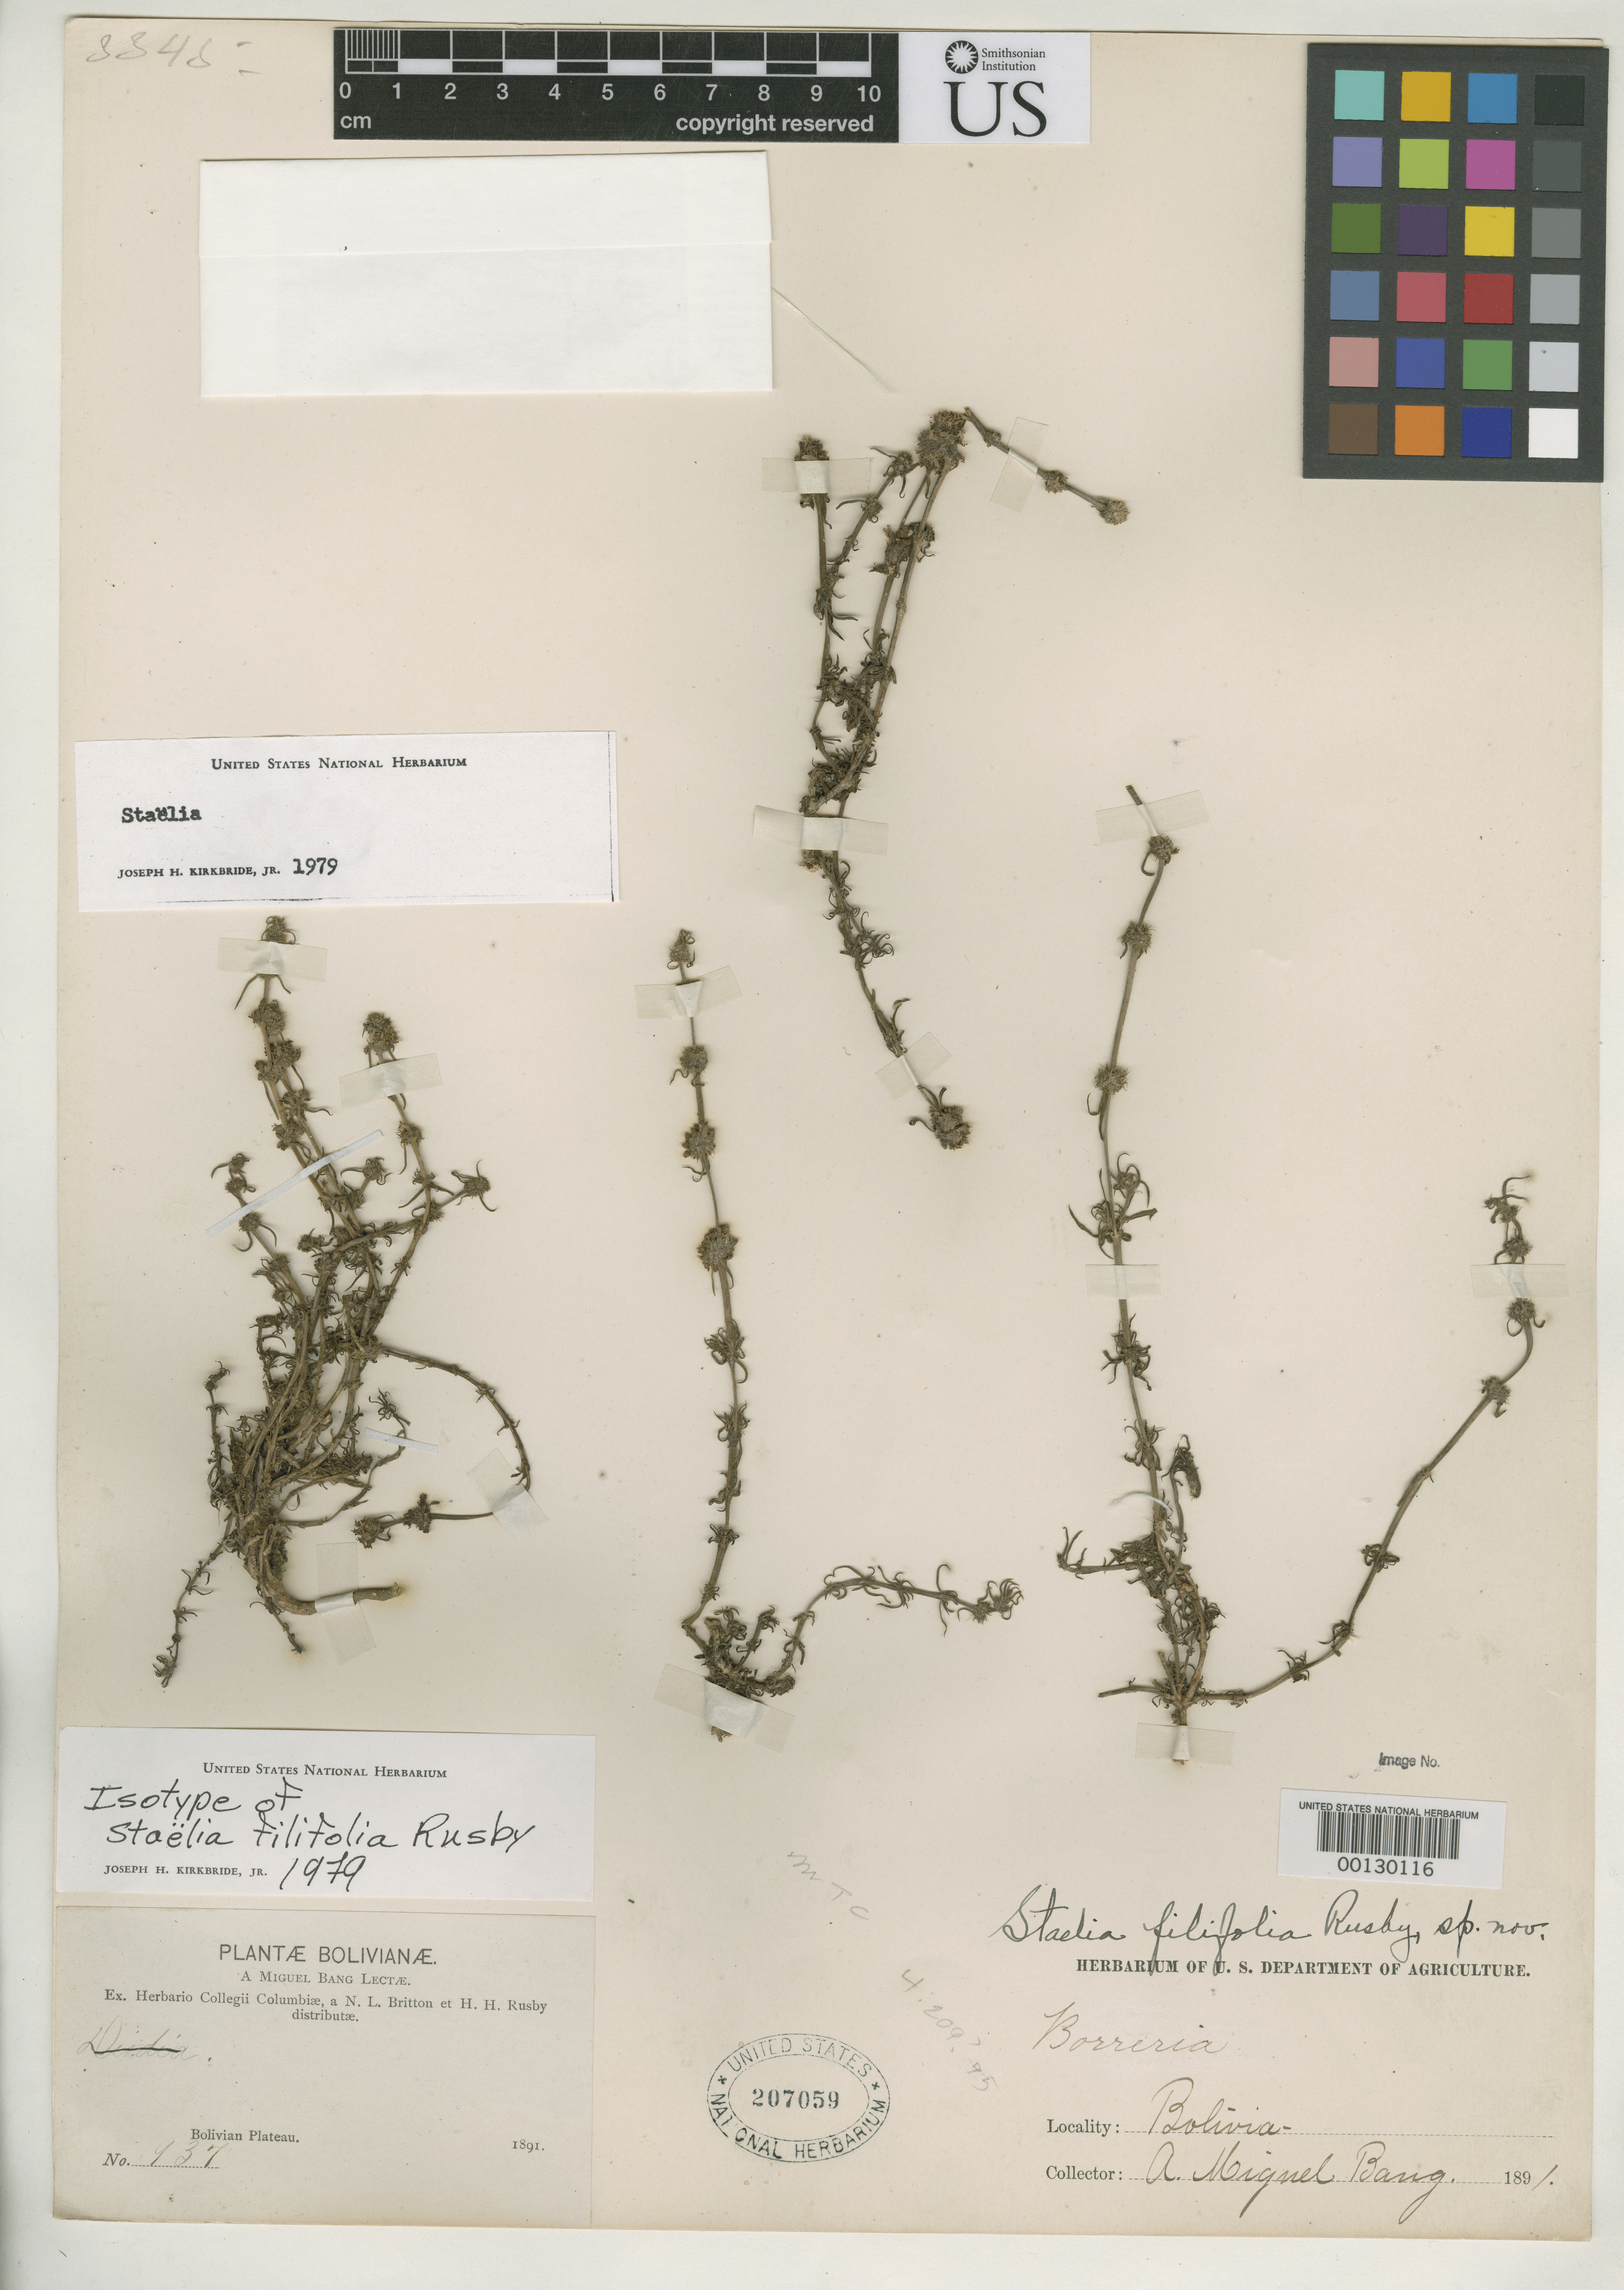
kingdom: Plantae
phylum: Tracheophyta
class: Magnoliopsida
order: Gentianales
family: Rubiaceae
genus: Staelia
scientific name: Staelia filifolia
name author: Rusby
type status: Isotype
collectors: M. Bang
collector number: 937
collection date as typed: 1891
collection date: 1891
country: Bolivia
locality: Bolivian Plateau.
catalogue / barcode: US 207059